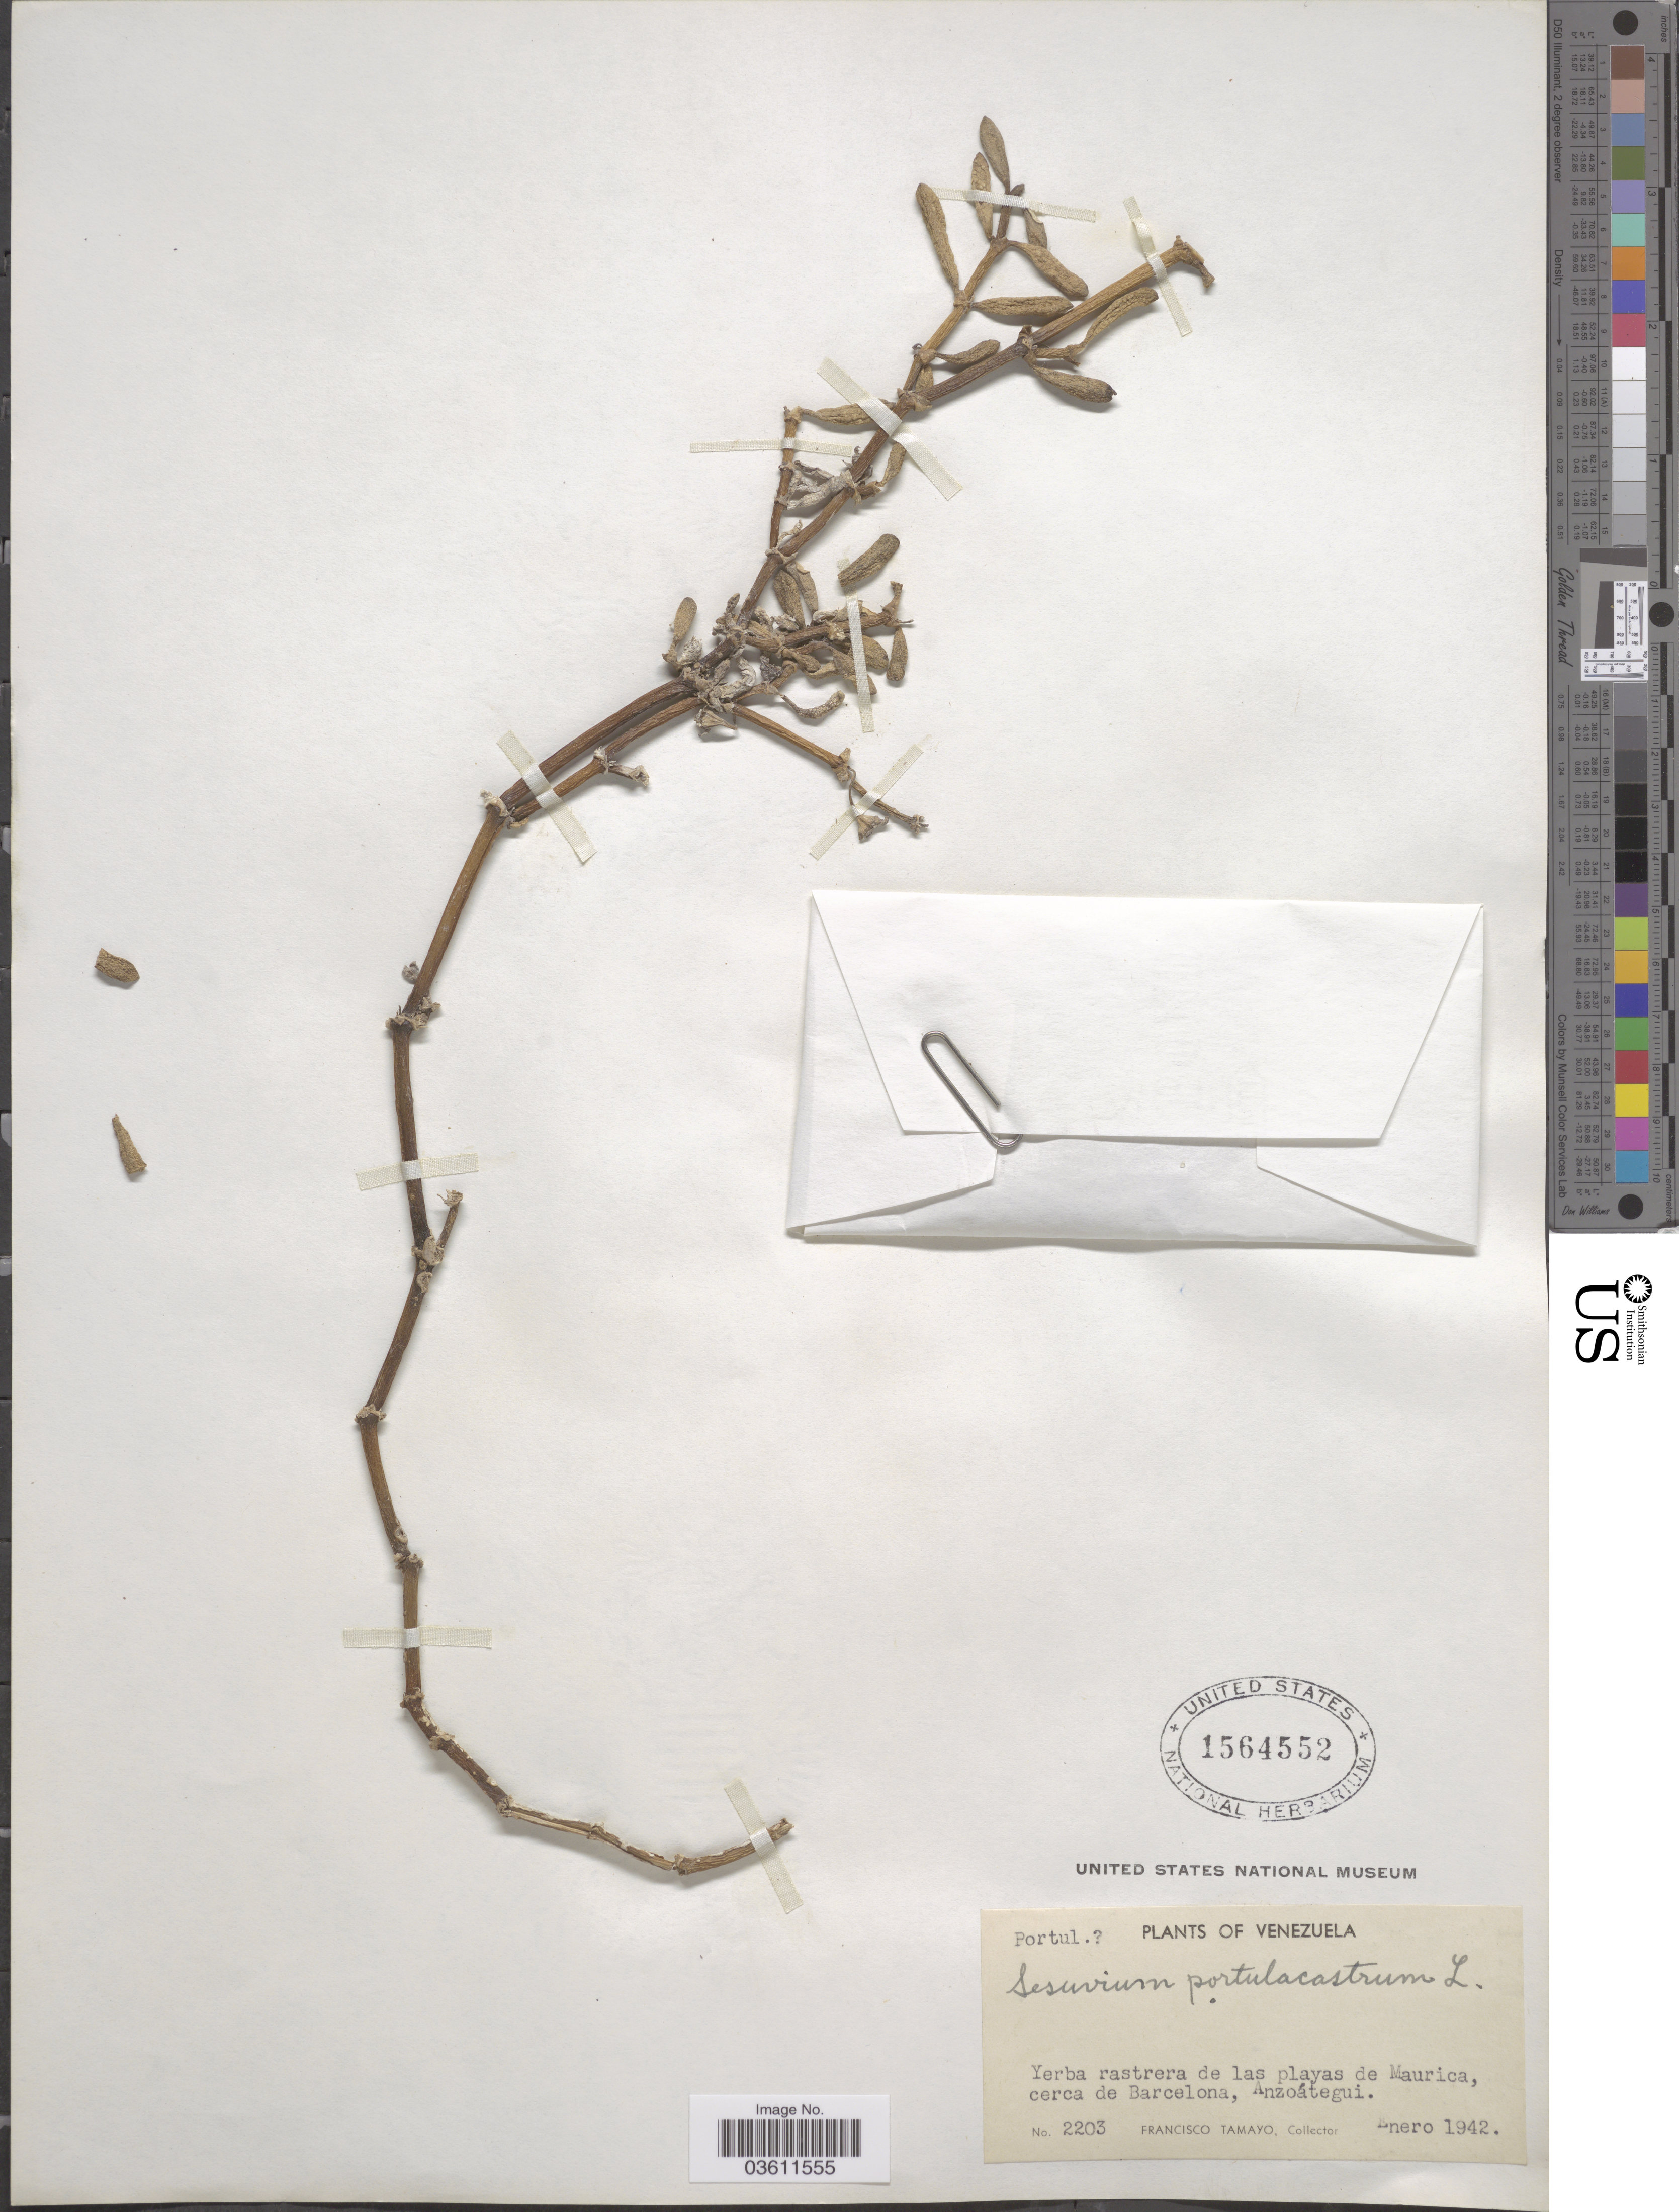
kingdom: Plantae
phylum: Tracheophyta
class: Magnoliopsida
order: Caryophyllales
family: Aizoaceae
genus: Sesuvium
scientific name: Sesuvium portulacastrum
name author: (L.) L.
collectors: F. Tamayo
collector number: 2203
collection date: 1942-01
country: Venezuela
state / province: Anzoategui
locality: Yerba rastrera de las playas de Maurica, cerca de Barcelona.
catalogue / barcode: US 1564552